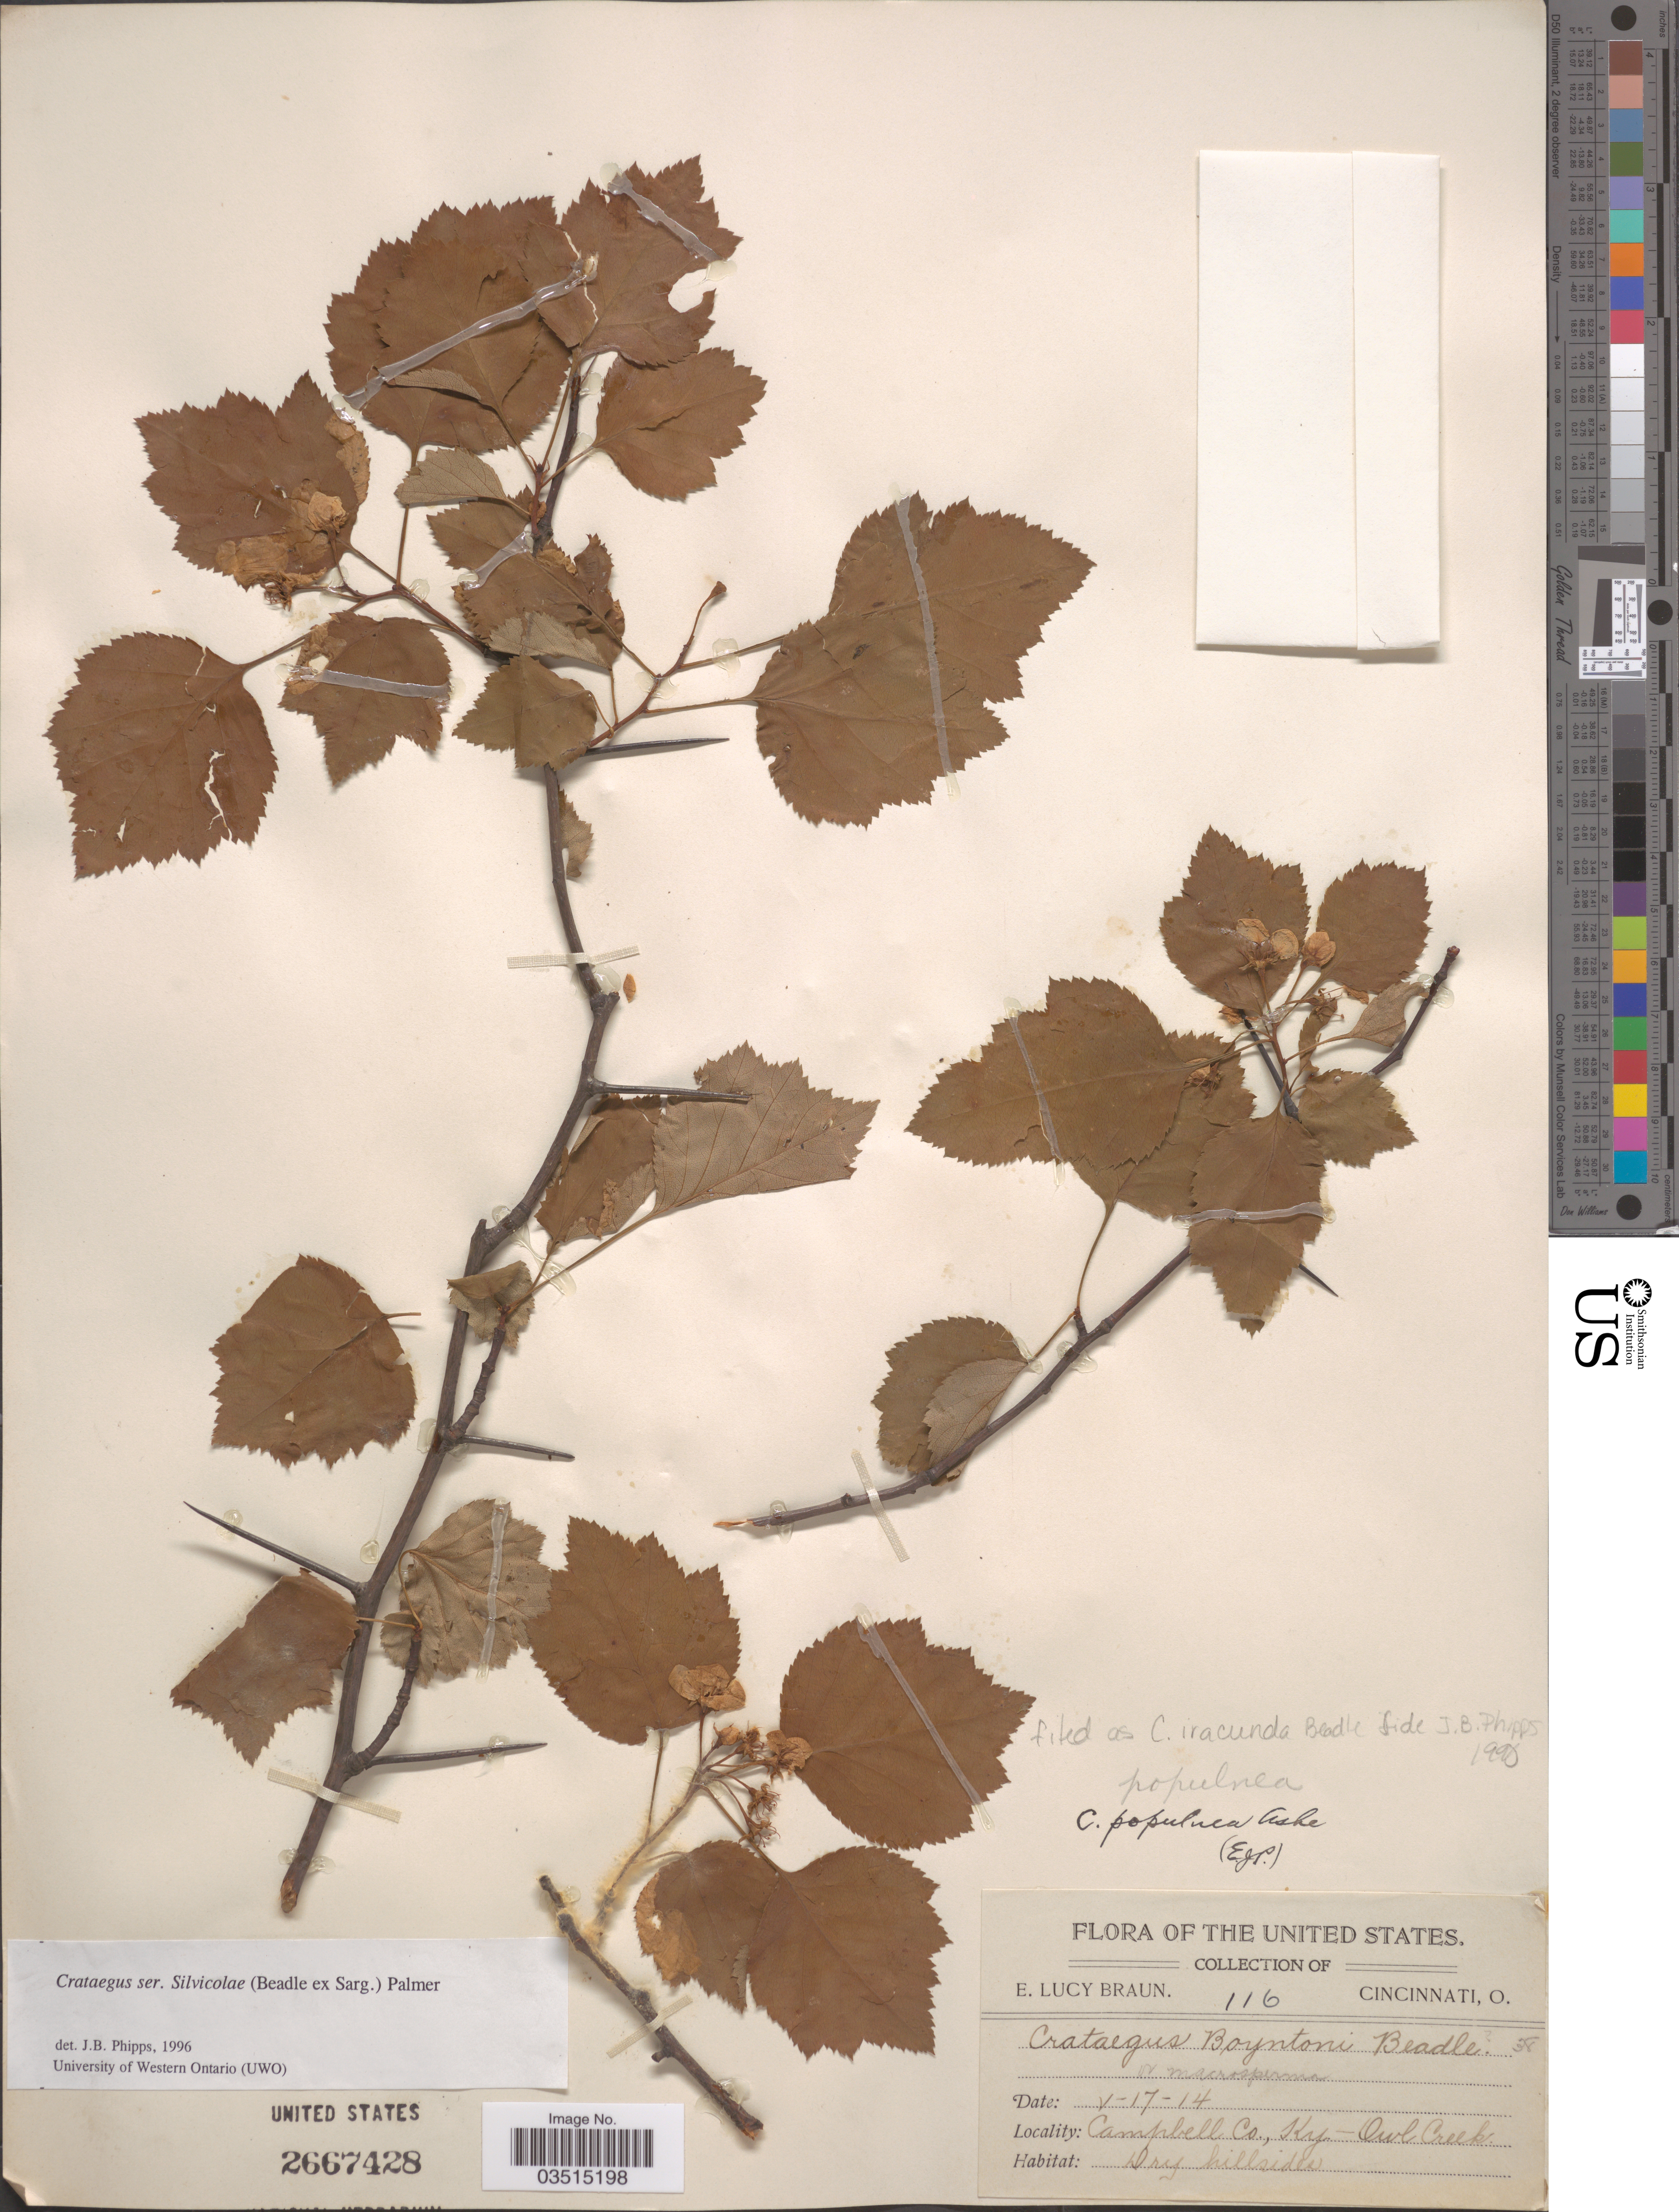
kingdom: Plantae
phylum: Tracheophyta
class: Magnoliopsida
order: Rosales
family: Rosaceae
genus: Crataegus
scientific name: Crataegus iracunda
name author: Beadle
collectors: E. L. Braun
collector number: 116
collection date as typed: Transcribed d/m/y: 17/5/14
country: United States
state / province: Kentucky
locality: Campbell Co., Owl Creek.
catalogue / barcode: US 2667428